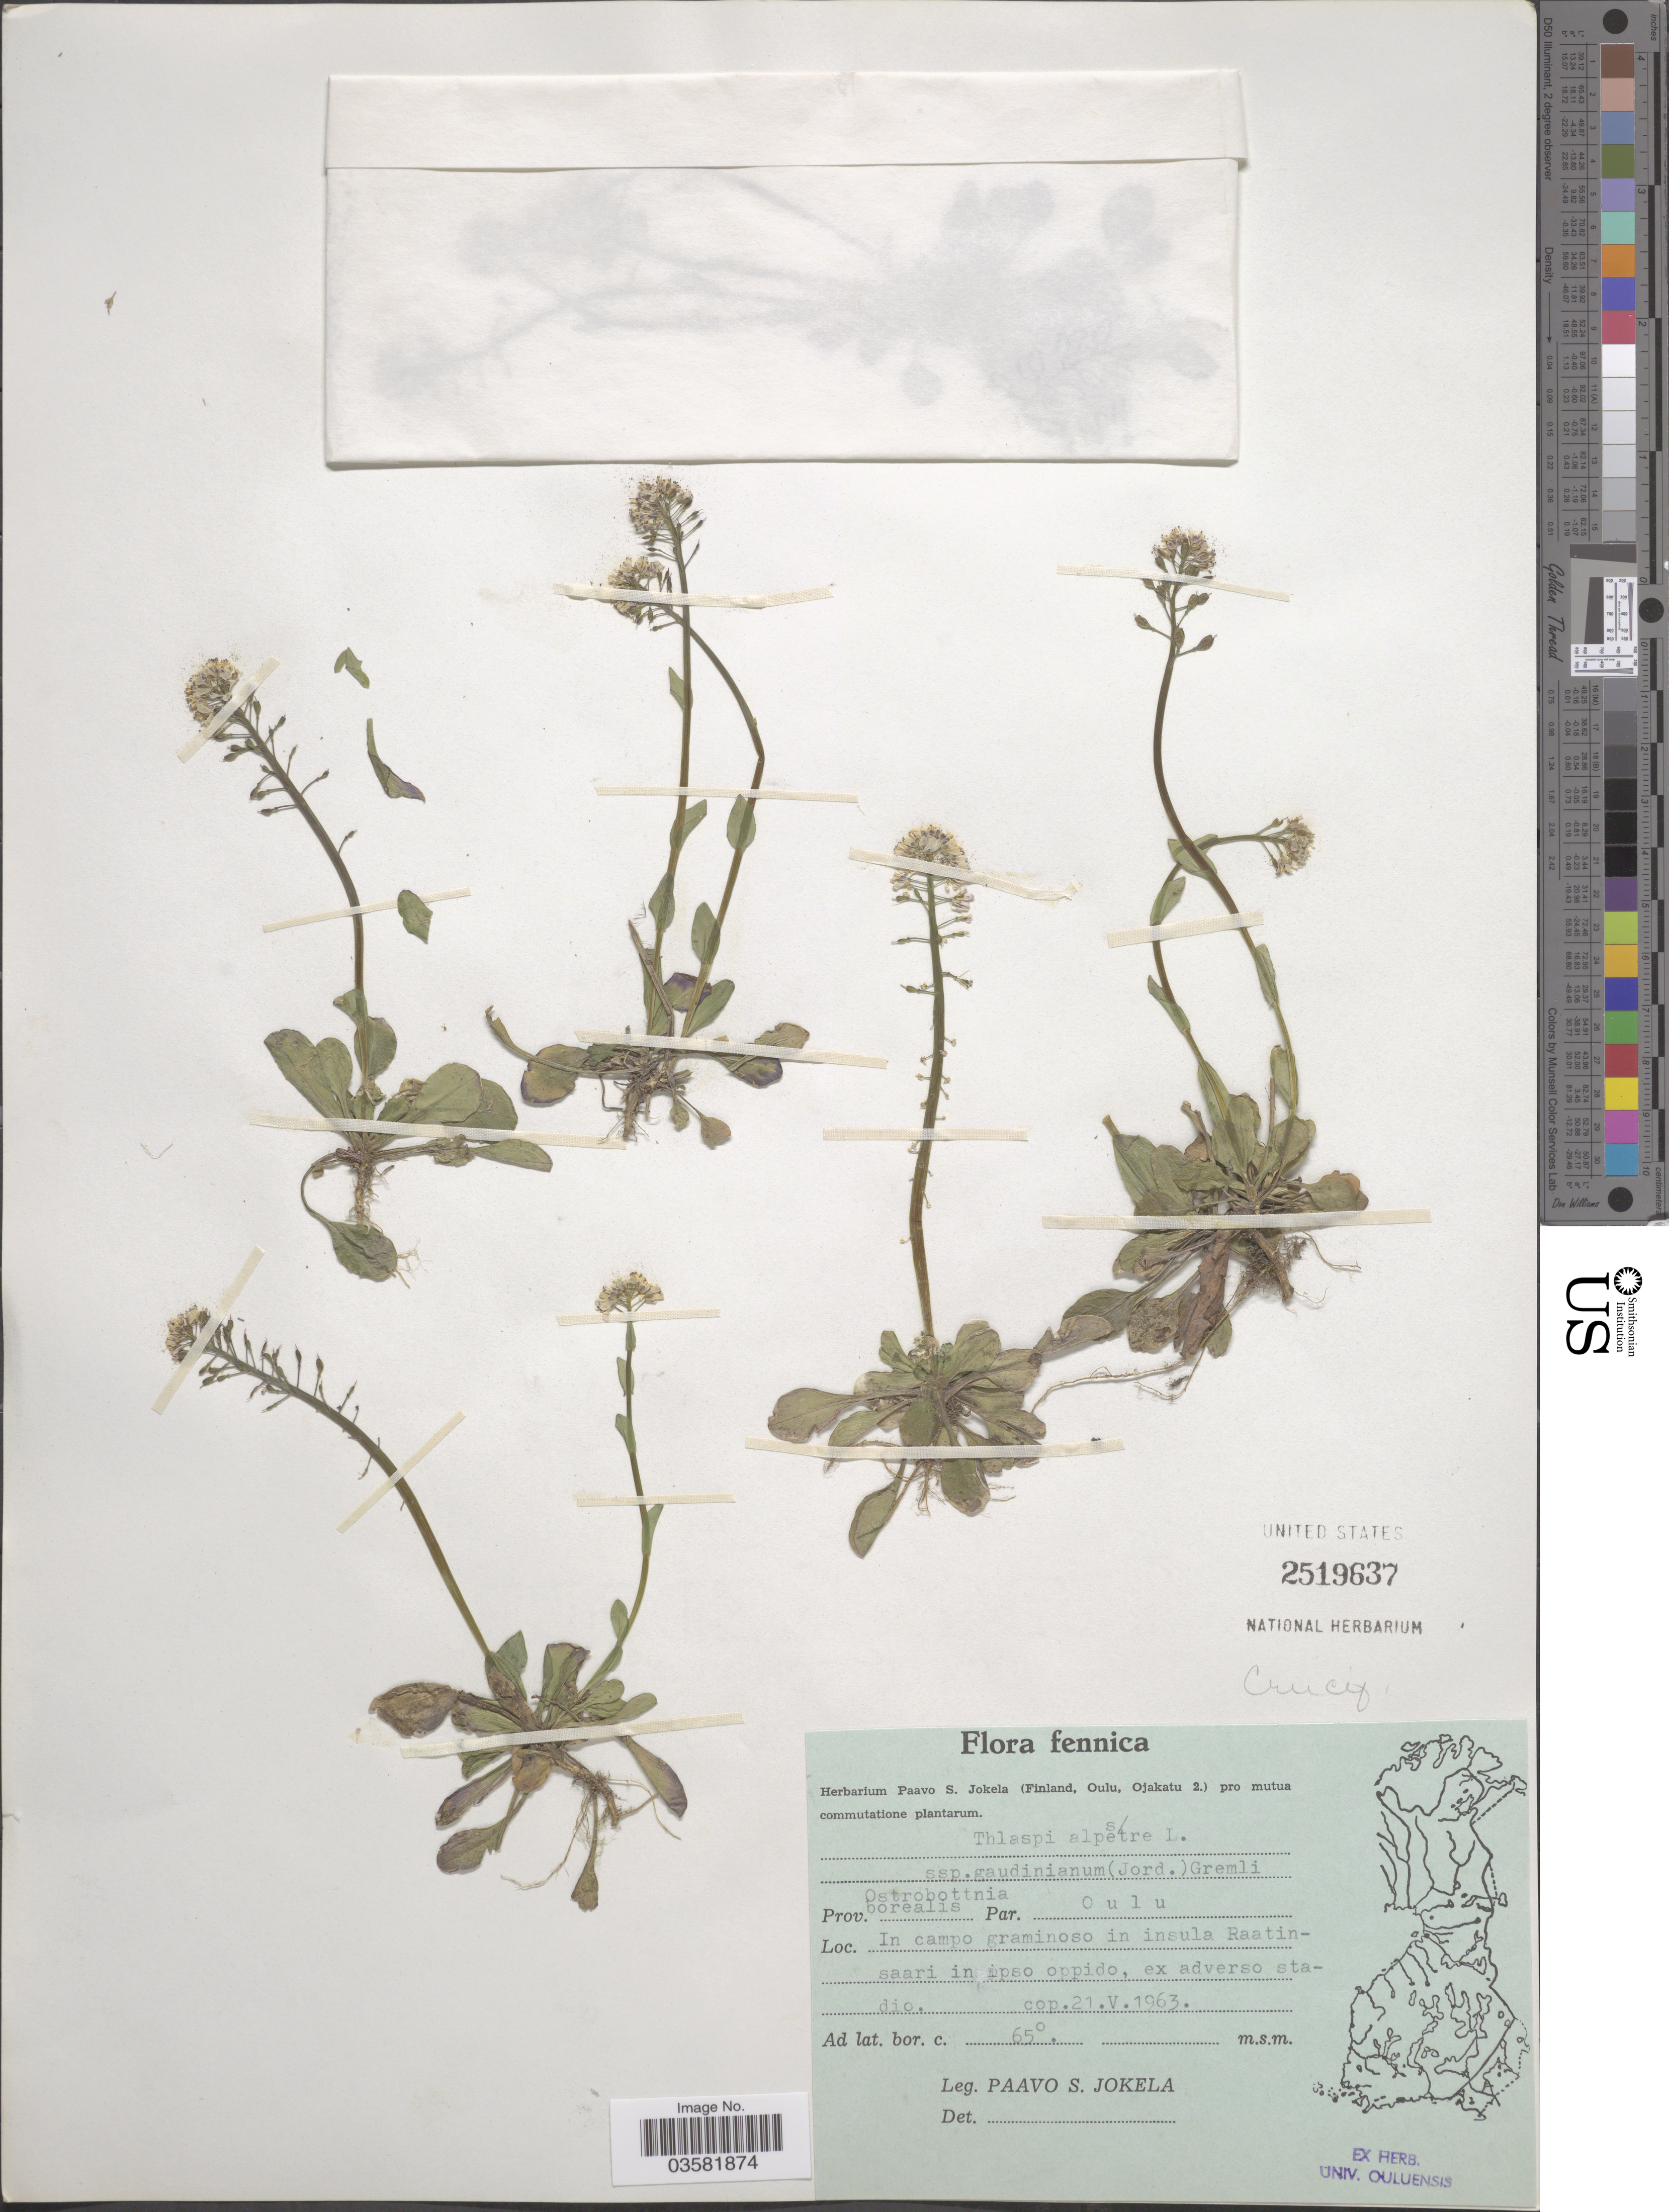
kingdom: Plantae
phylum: Tracheophyta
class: Magnoliopsida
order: Brassicales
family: Brassicaceae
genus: Thlaspi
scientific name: Thlaspi alpestre L. nom. illeg.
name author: L.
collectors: P. Jokela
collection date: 1963-05-21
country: Finland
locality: Fennica. Prov. Ostrobottnia borealis. Par. Oulu. In campo graminoso in insula Raatinsaari in mpso oppido, ex adverso stadio.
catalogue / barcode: US 2519637